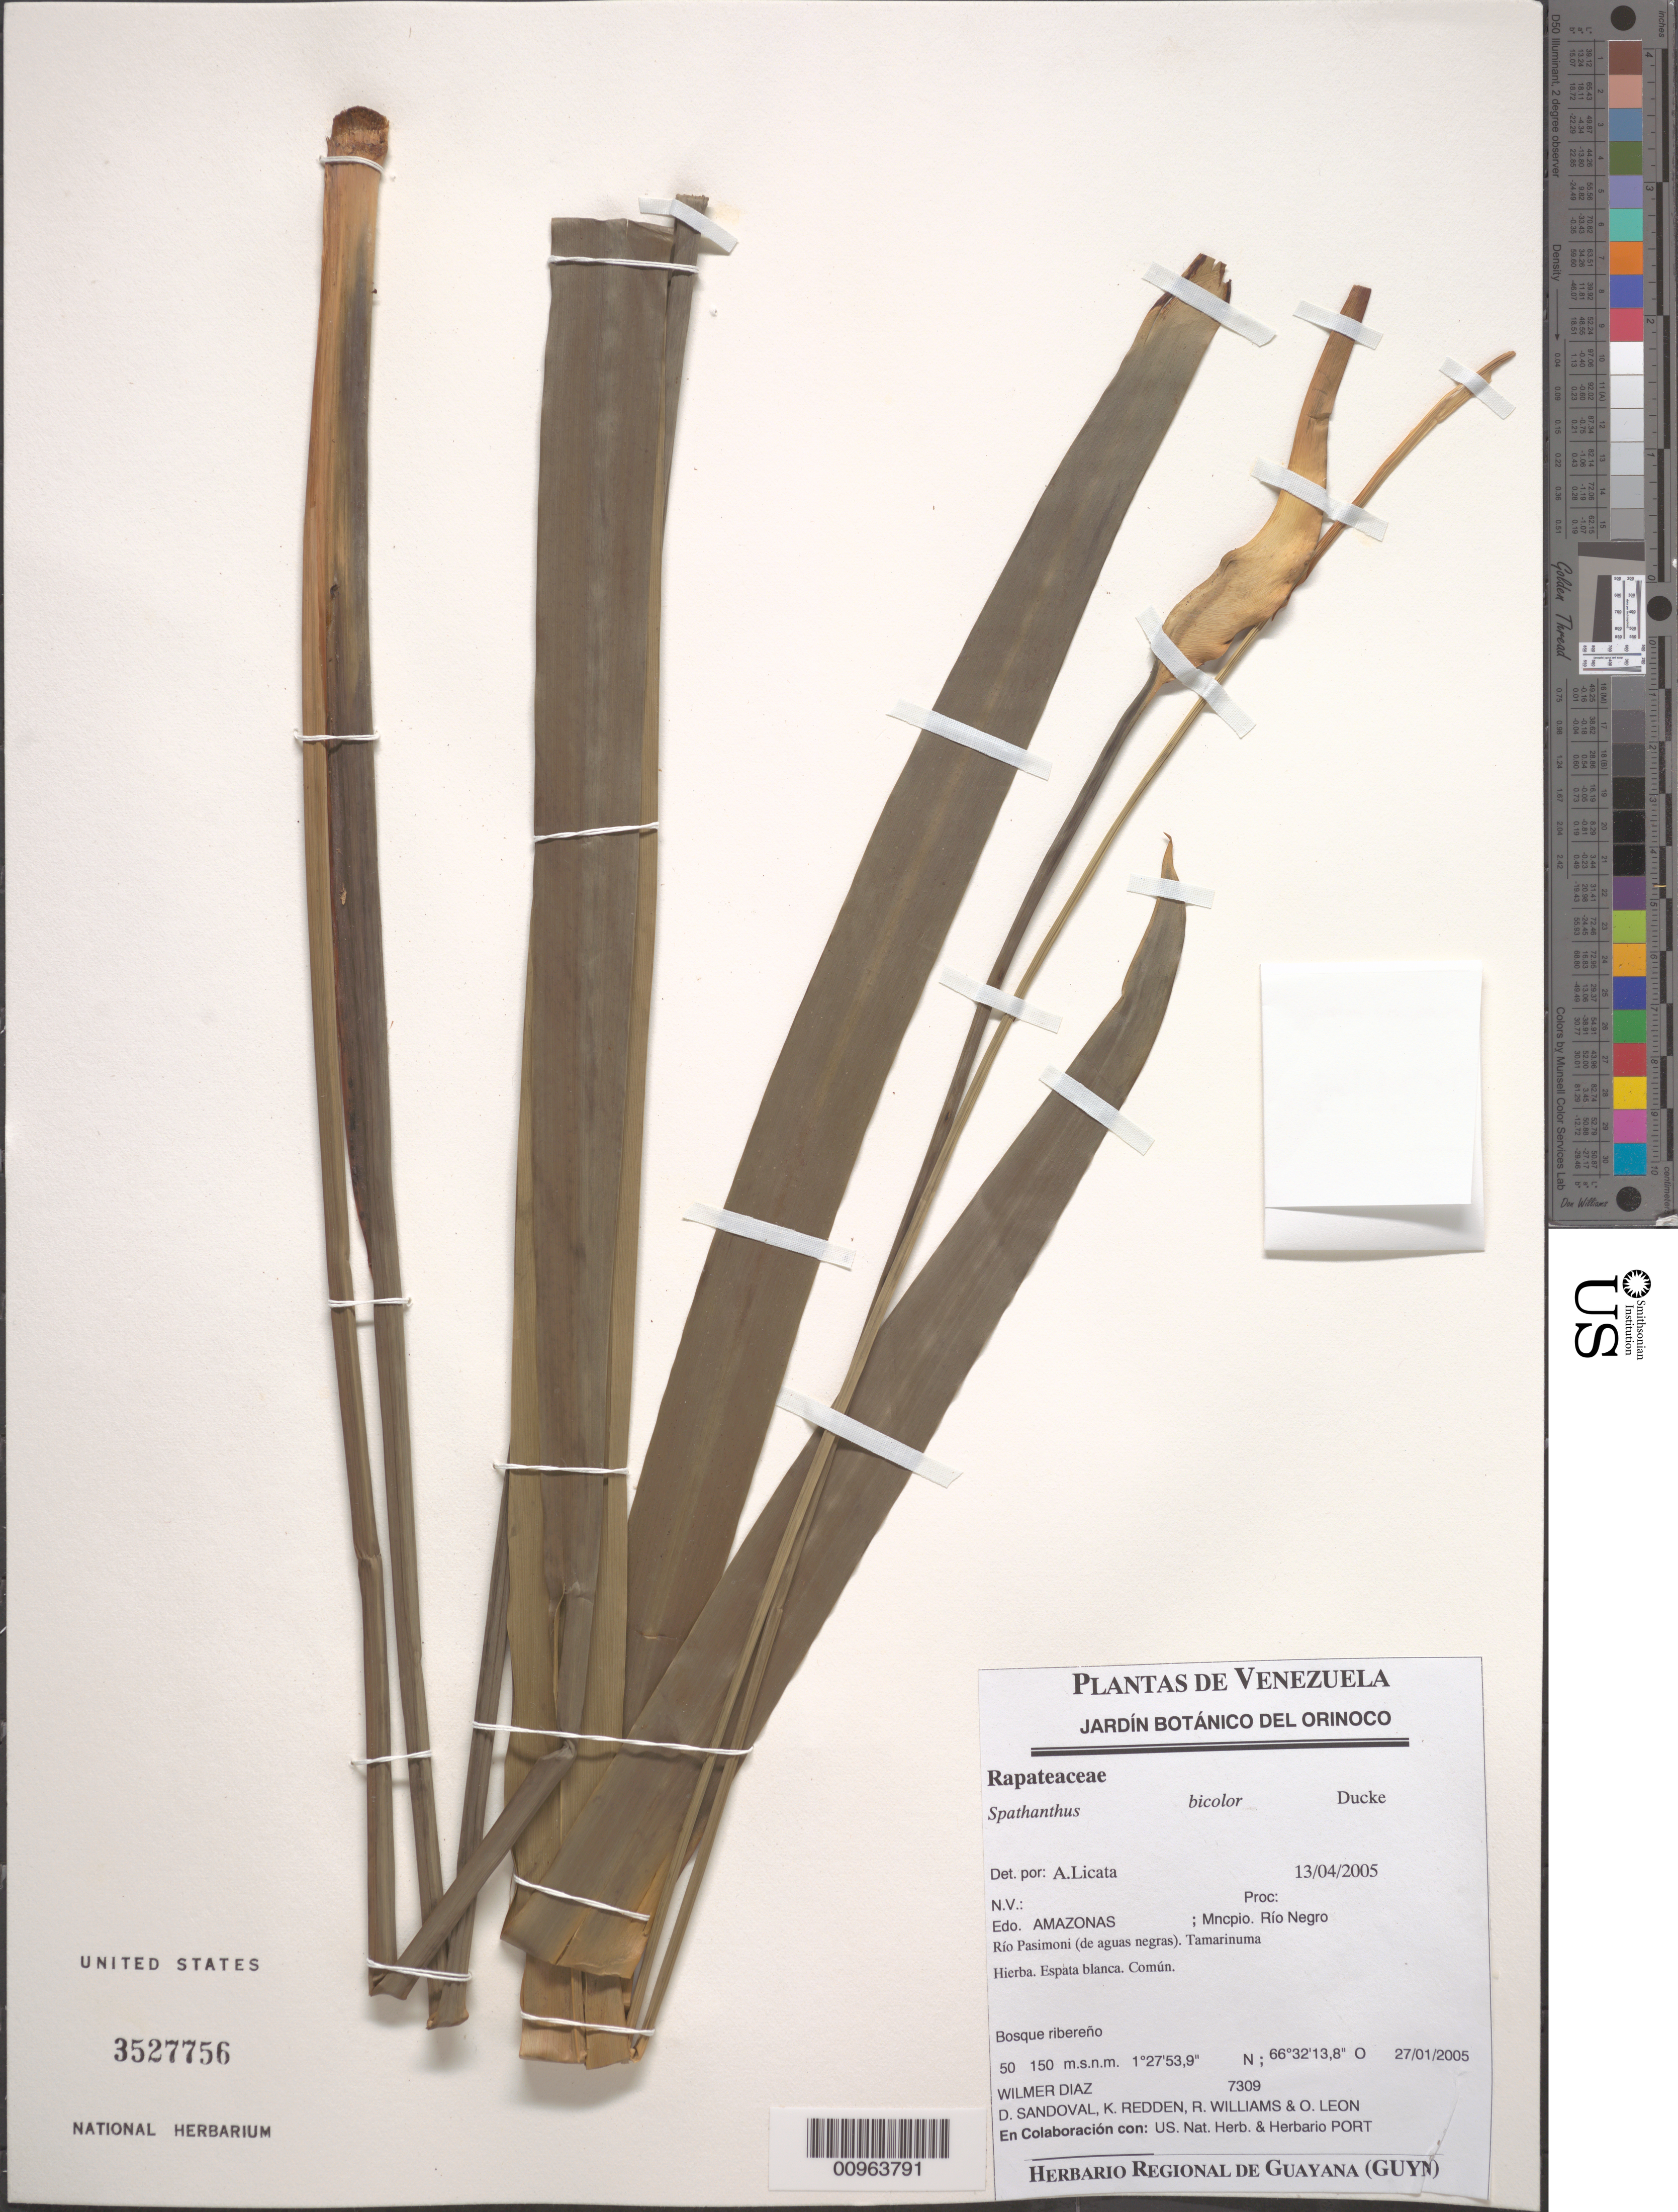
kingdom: Plantae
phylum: Tracheophyta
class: Liliopsida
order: Poales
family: Rapateaceae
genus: Spathanthus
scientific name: Spathanthus bicolor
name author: Ducke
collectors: W. Díaz P., D. Sandoval, K. M. Redden, R. Williams & O. León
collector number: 7309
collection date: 2005-01-27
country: Venezuela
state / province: Amazonas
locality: Mncpio. Río Negro. Río Pasimoni (de aguas negras). Tamarinuma Hierba.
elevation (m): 50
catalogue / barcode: US 3527756